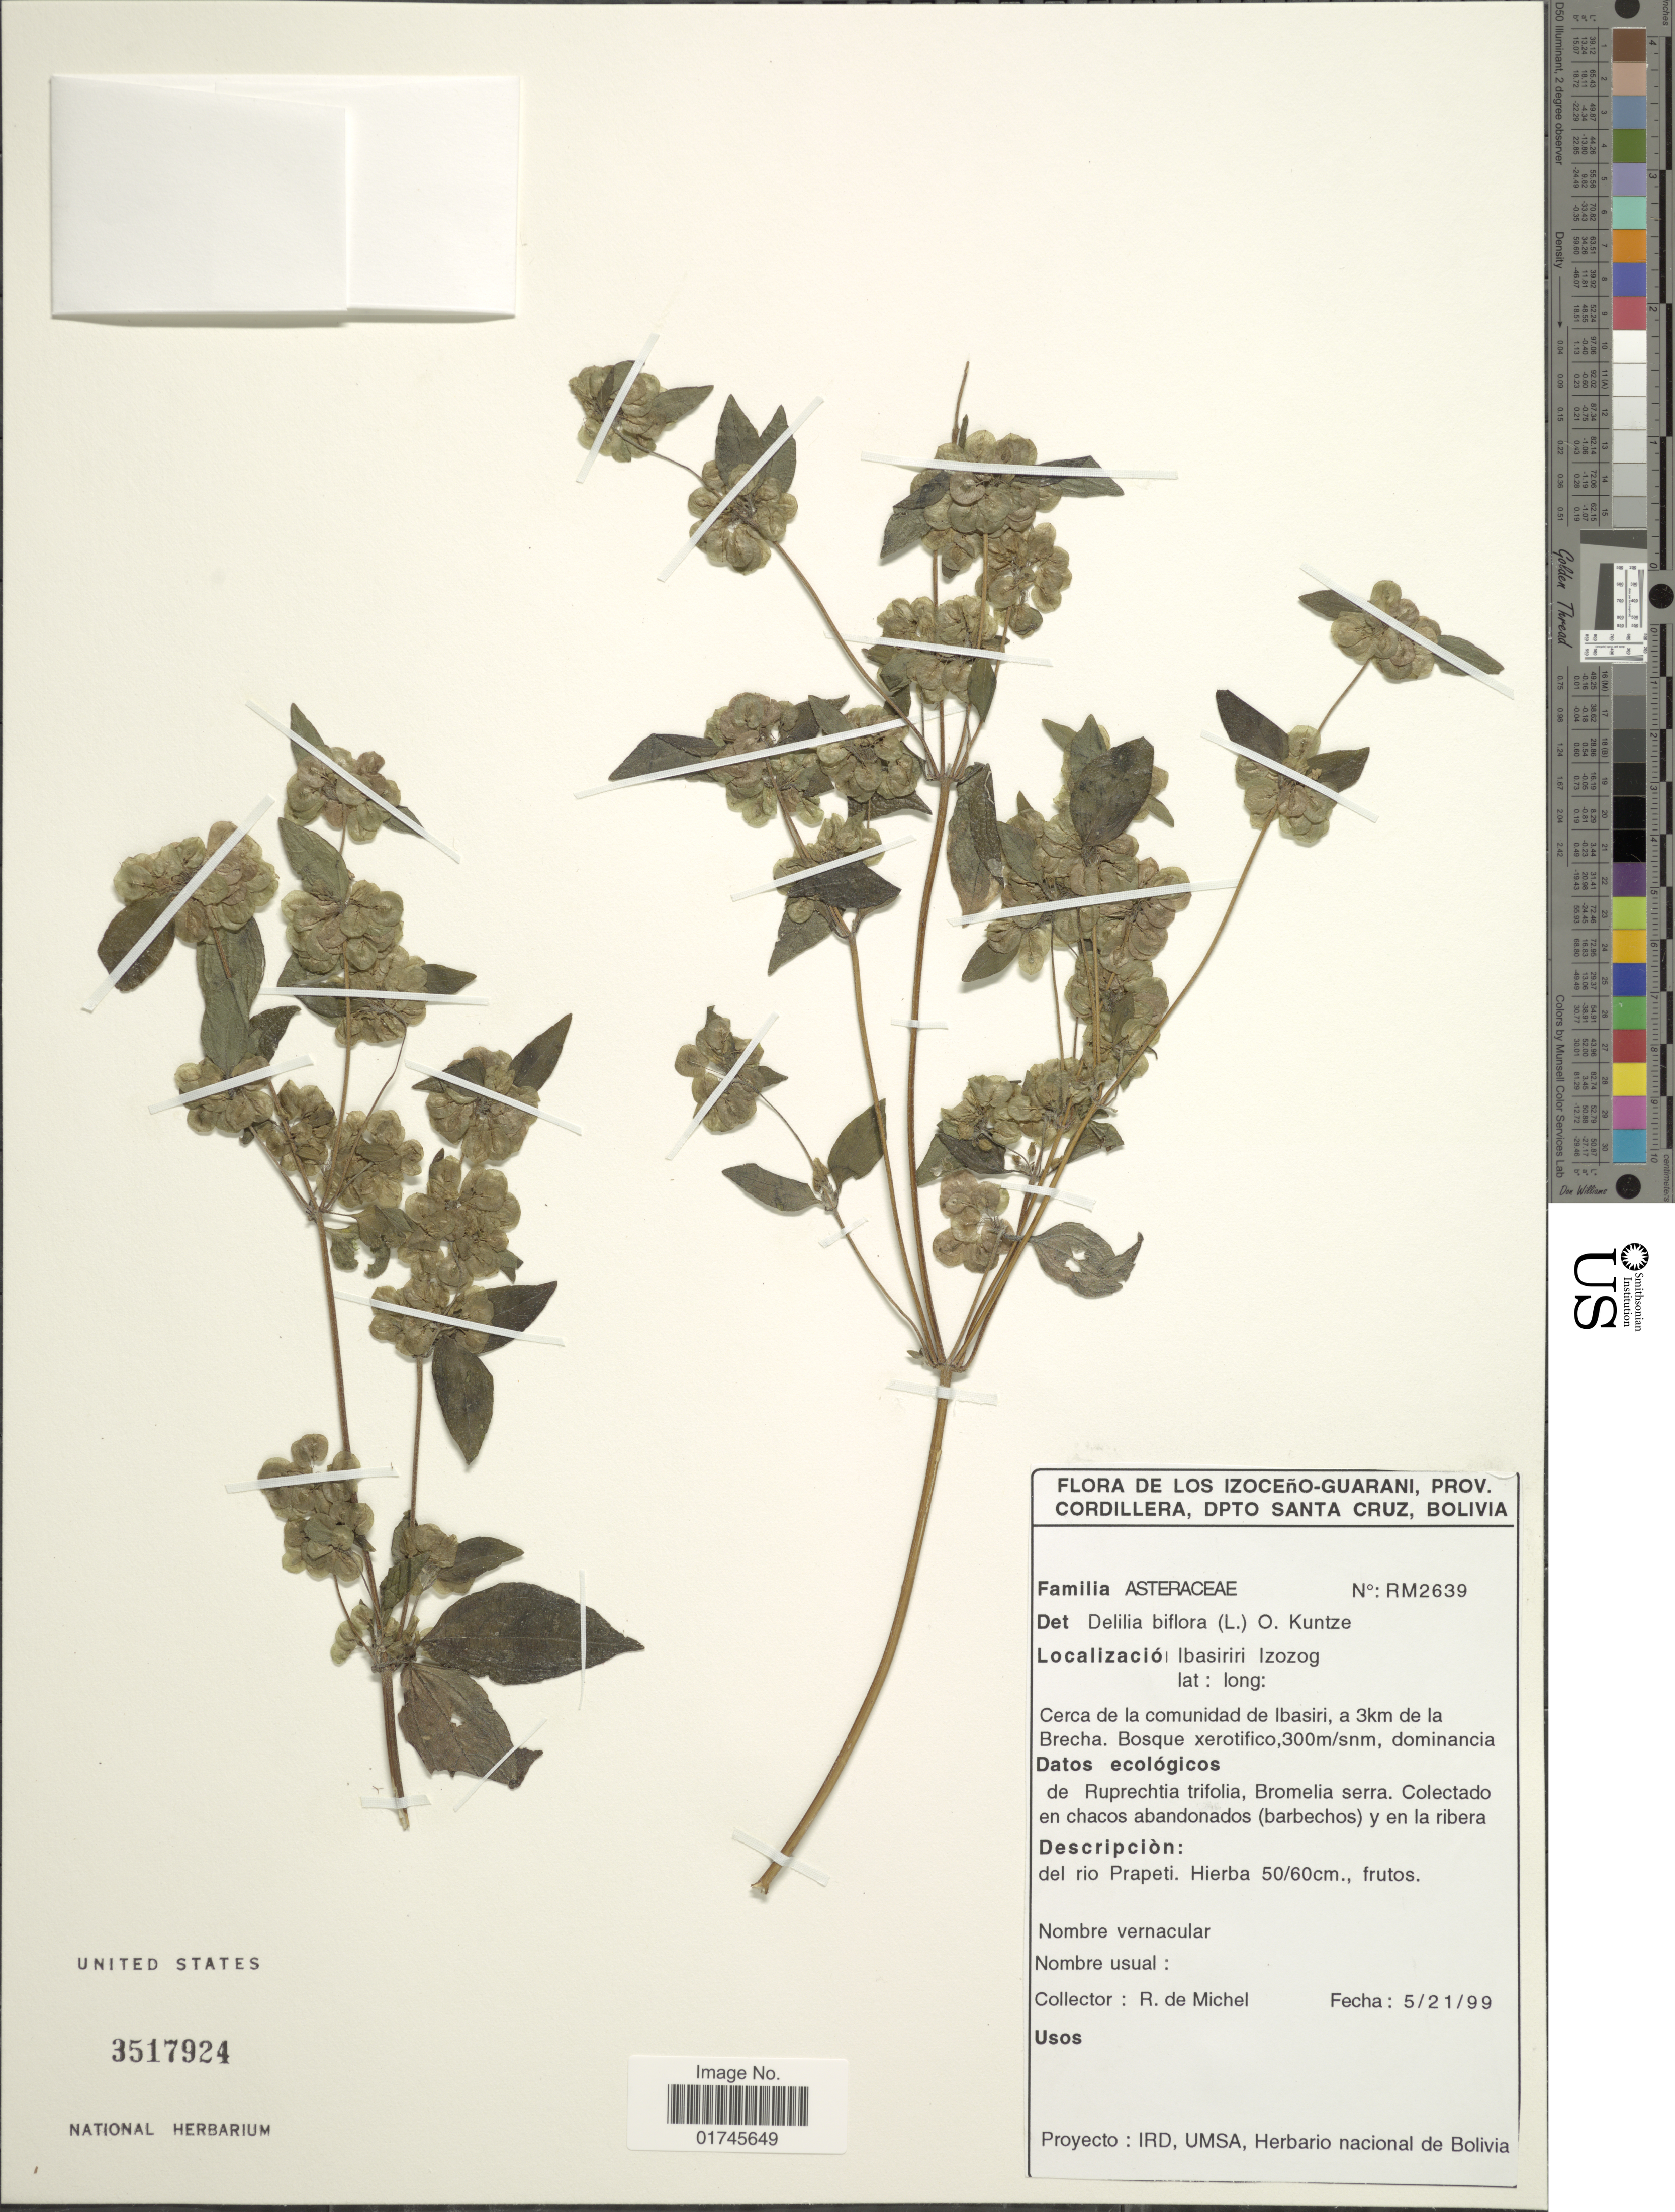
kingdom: Plantae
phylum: Tracheophyta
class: Magnoliopsida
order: Asterales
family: Asteraceae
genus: Delilia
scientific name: Delilia biflora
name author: (L.) Kuntze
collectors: R. d. Michel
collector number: RM2639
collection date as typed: Transcribed d/m/y: 21/5/99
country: Bolivia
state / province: Santa Cruz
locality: Los Izoceño-Guarani, Prov. Cordillera, Dpto Santa Cruz, Ibasiri Izozog, cerca de la comunidad de Ibasiri, a 3km de la Brecha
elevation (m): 300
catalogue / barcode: US 3517924